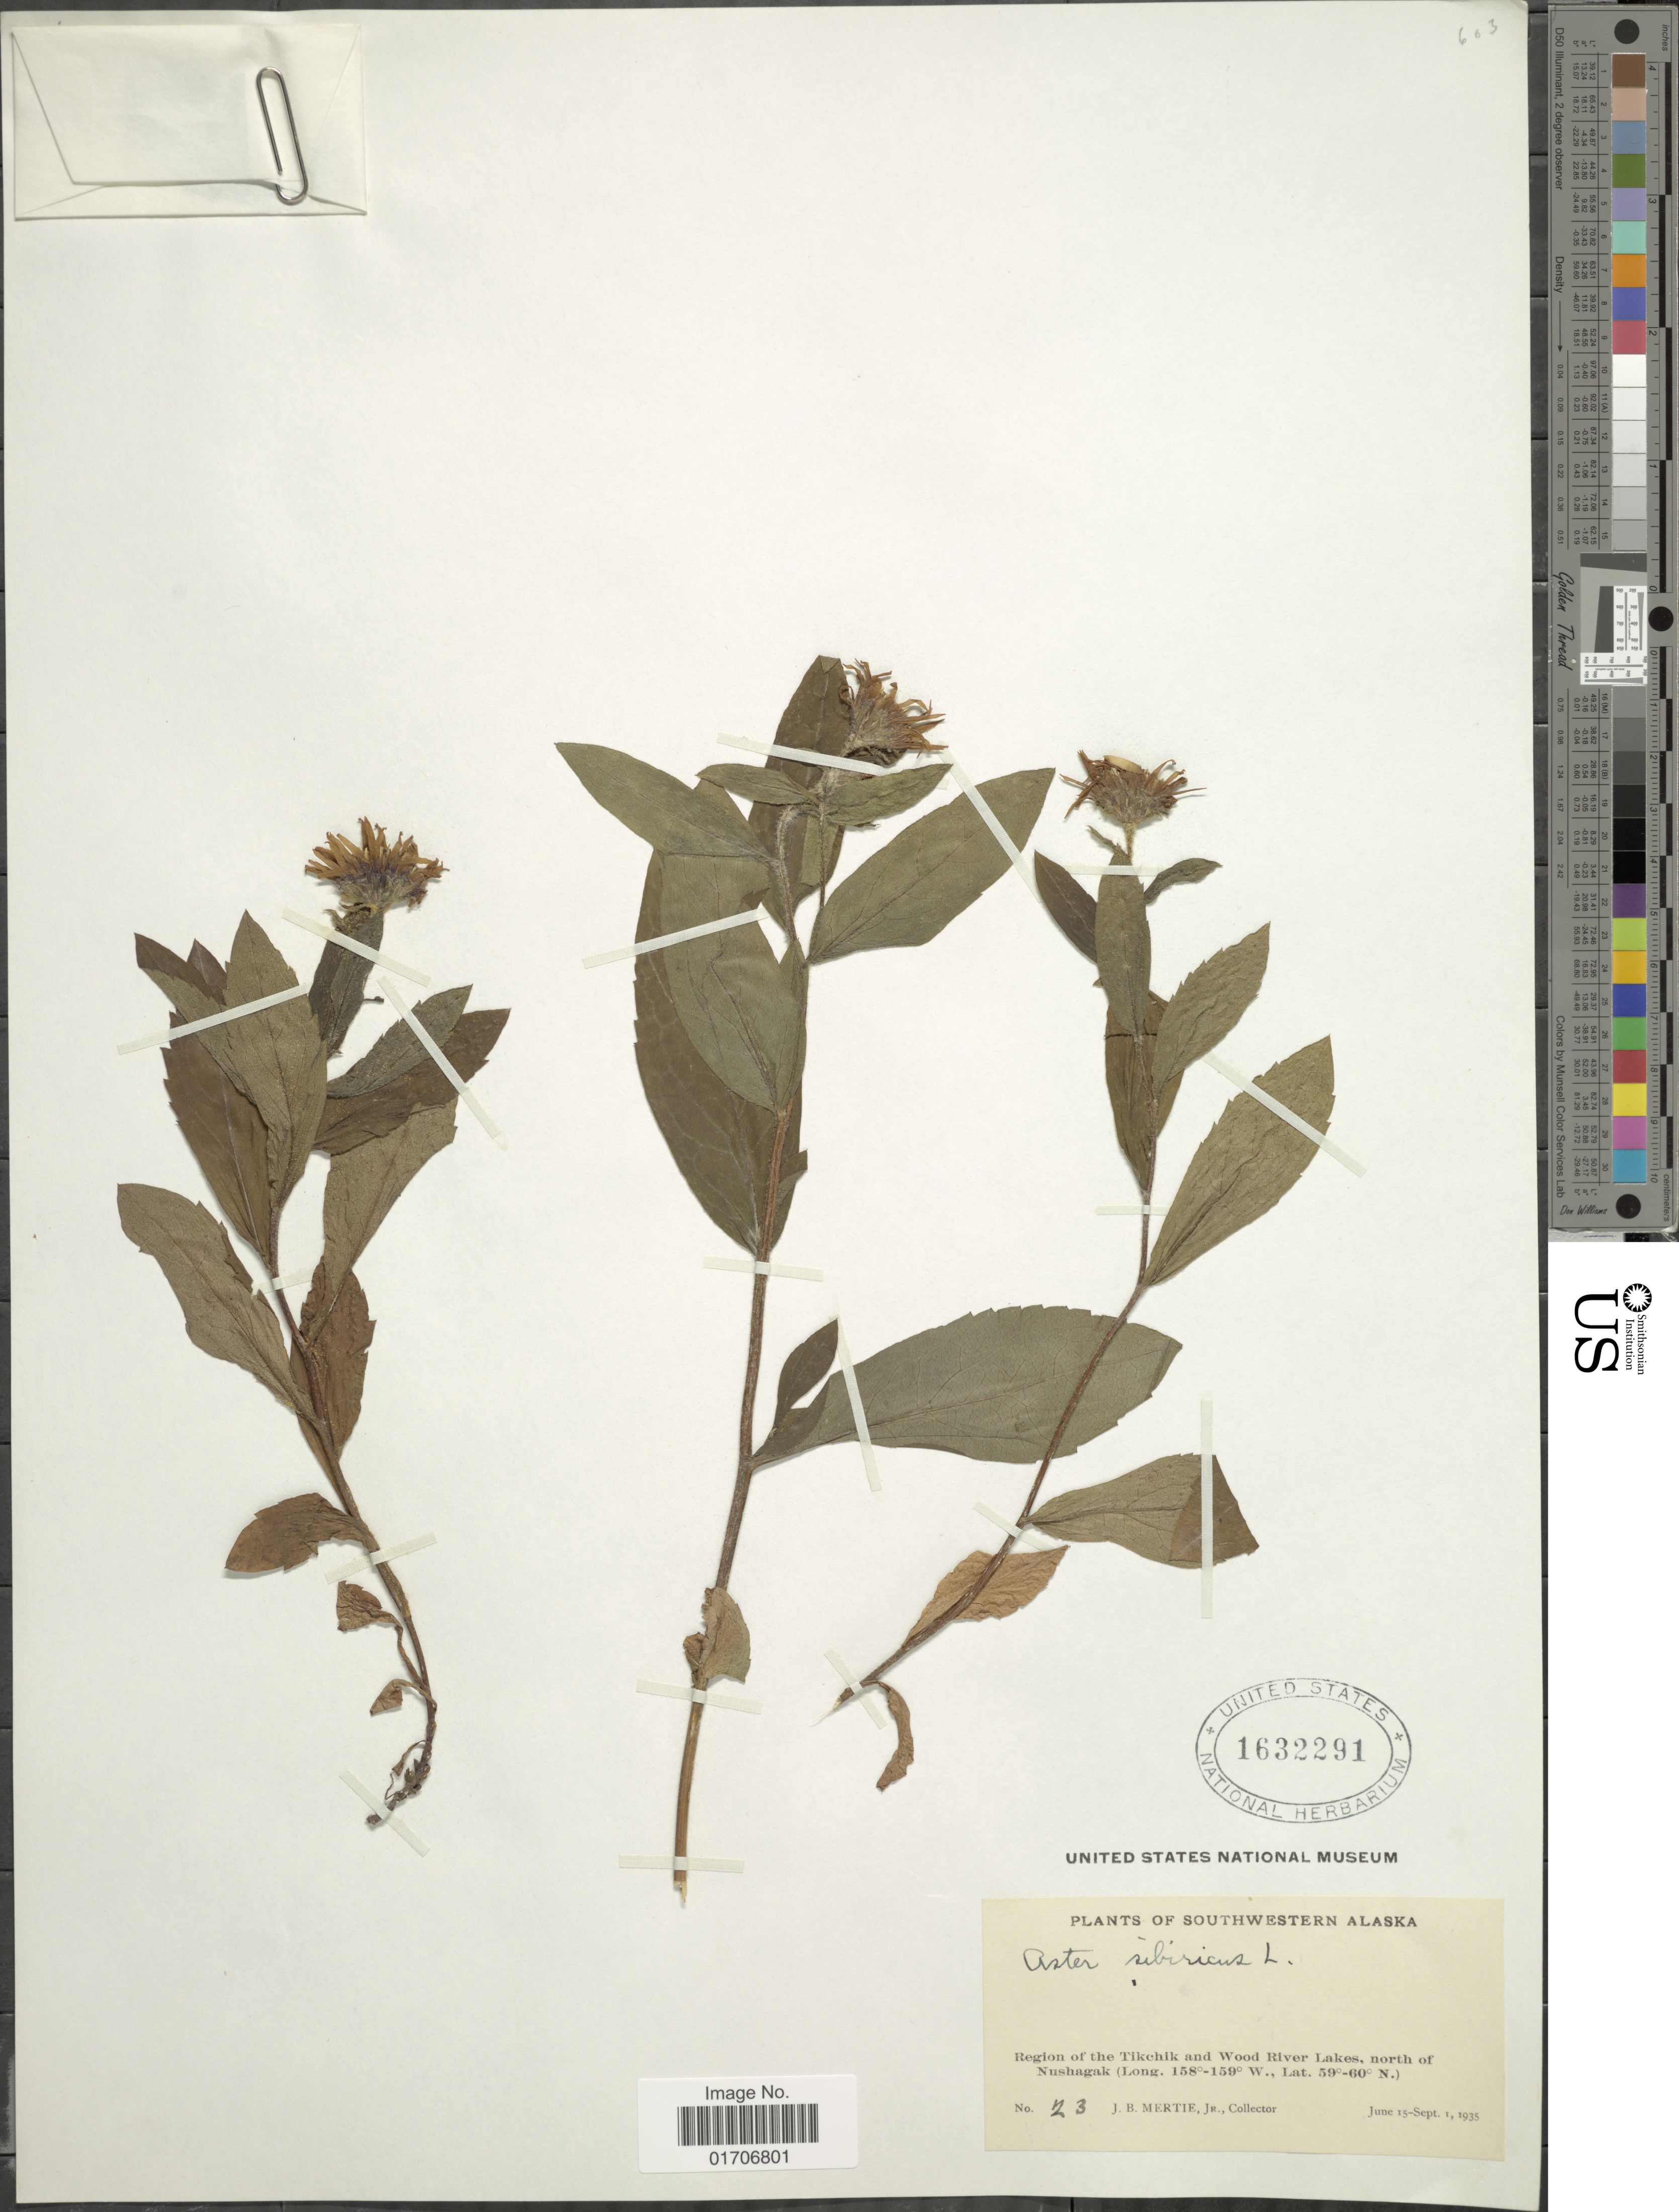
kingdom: Plantae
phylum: Tracheophyta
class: Magnoliopsida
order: Asterales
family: Asteraceae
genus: Eurybia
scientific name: Eurybia sibirica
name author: (L.) G.L. Nesom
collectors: J. Mertie Jr.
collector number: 23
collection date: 1935-06-15/1935-09-01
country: United States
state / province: Alaska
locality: Southwestern Alaska. Region of the Tikchik and Wood River Lakes, north of Nushagak.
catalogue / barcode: US 1632291